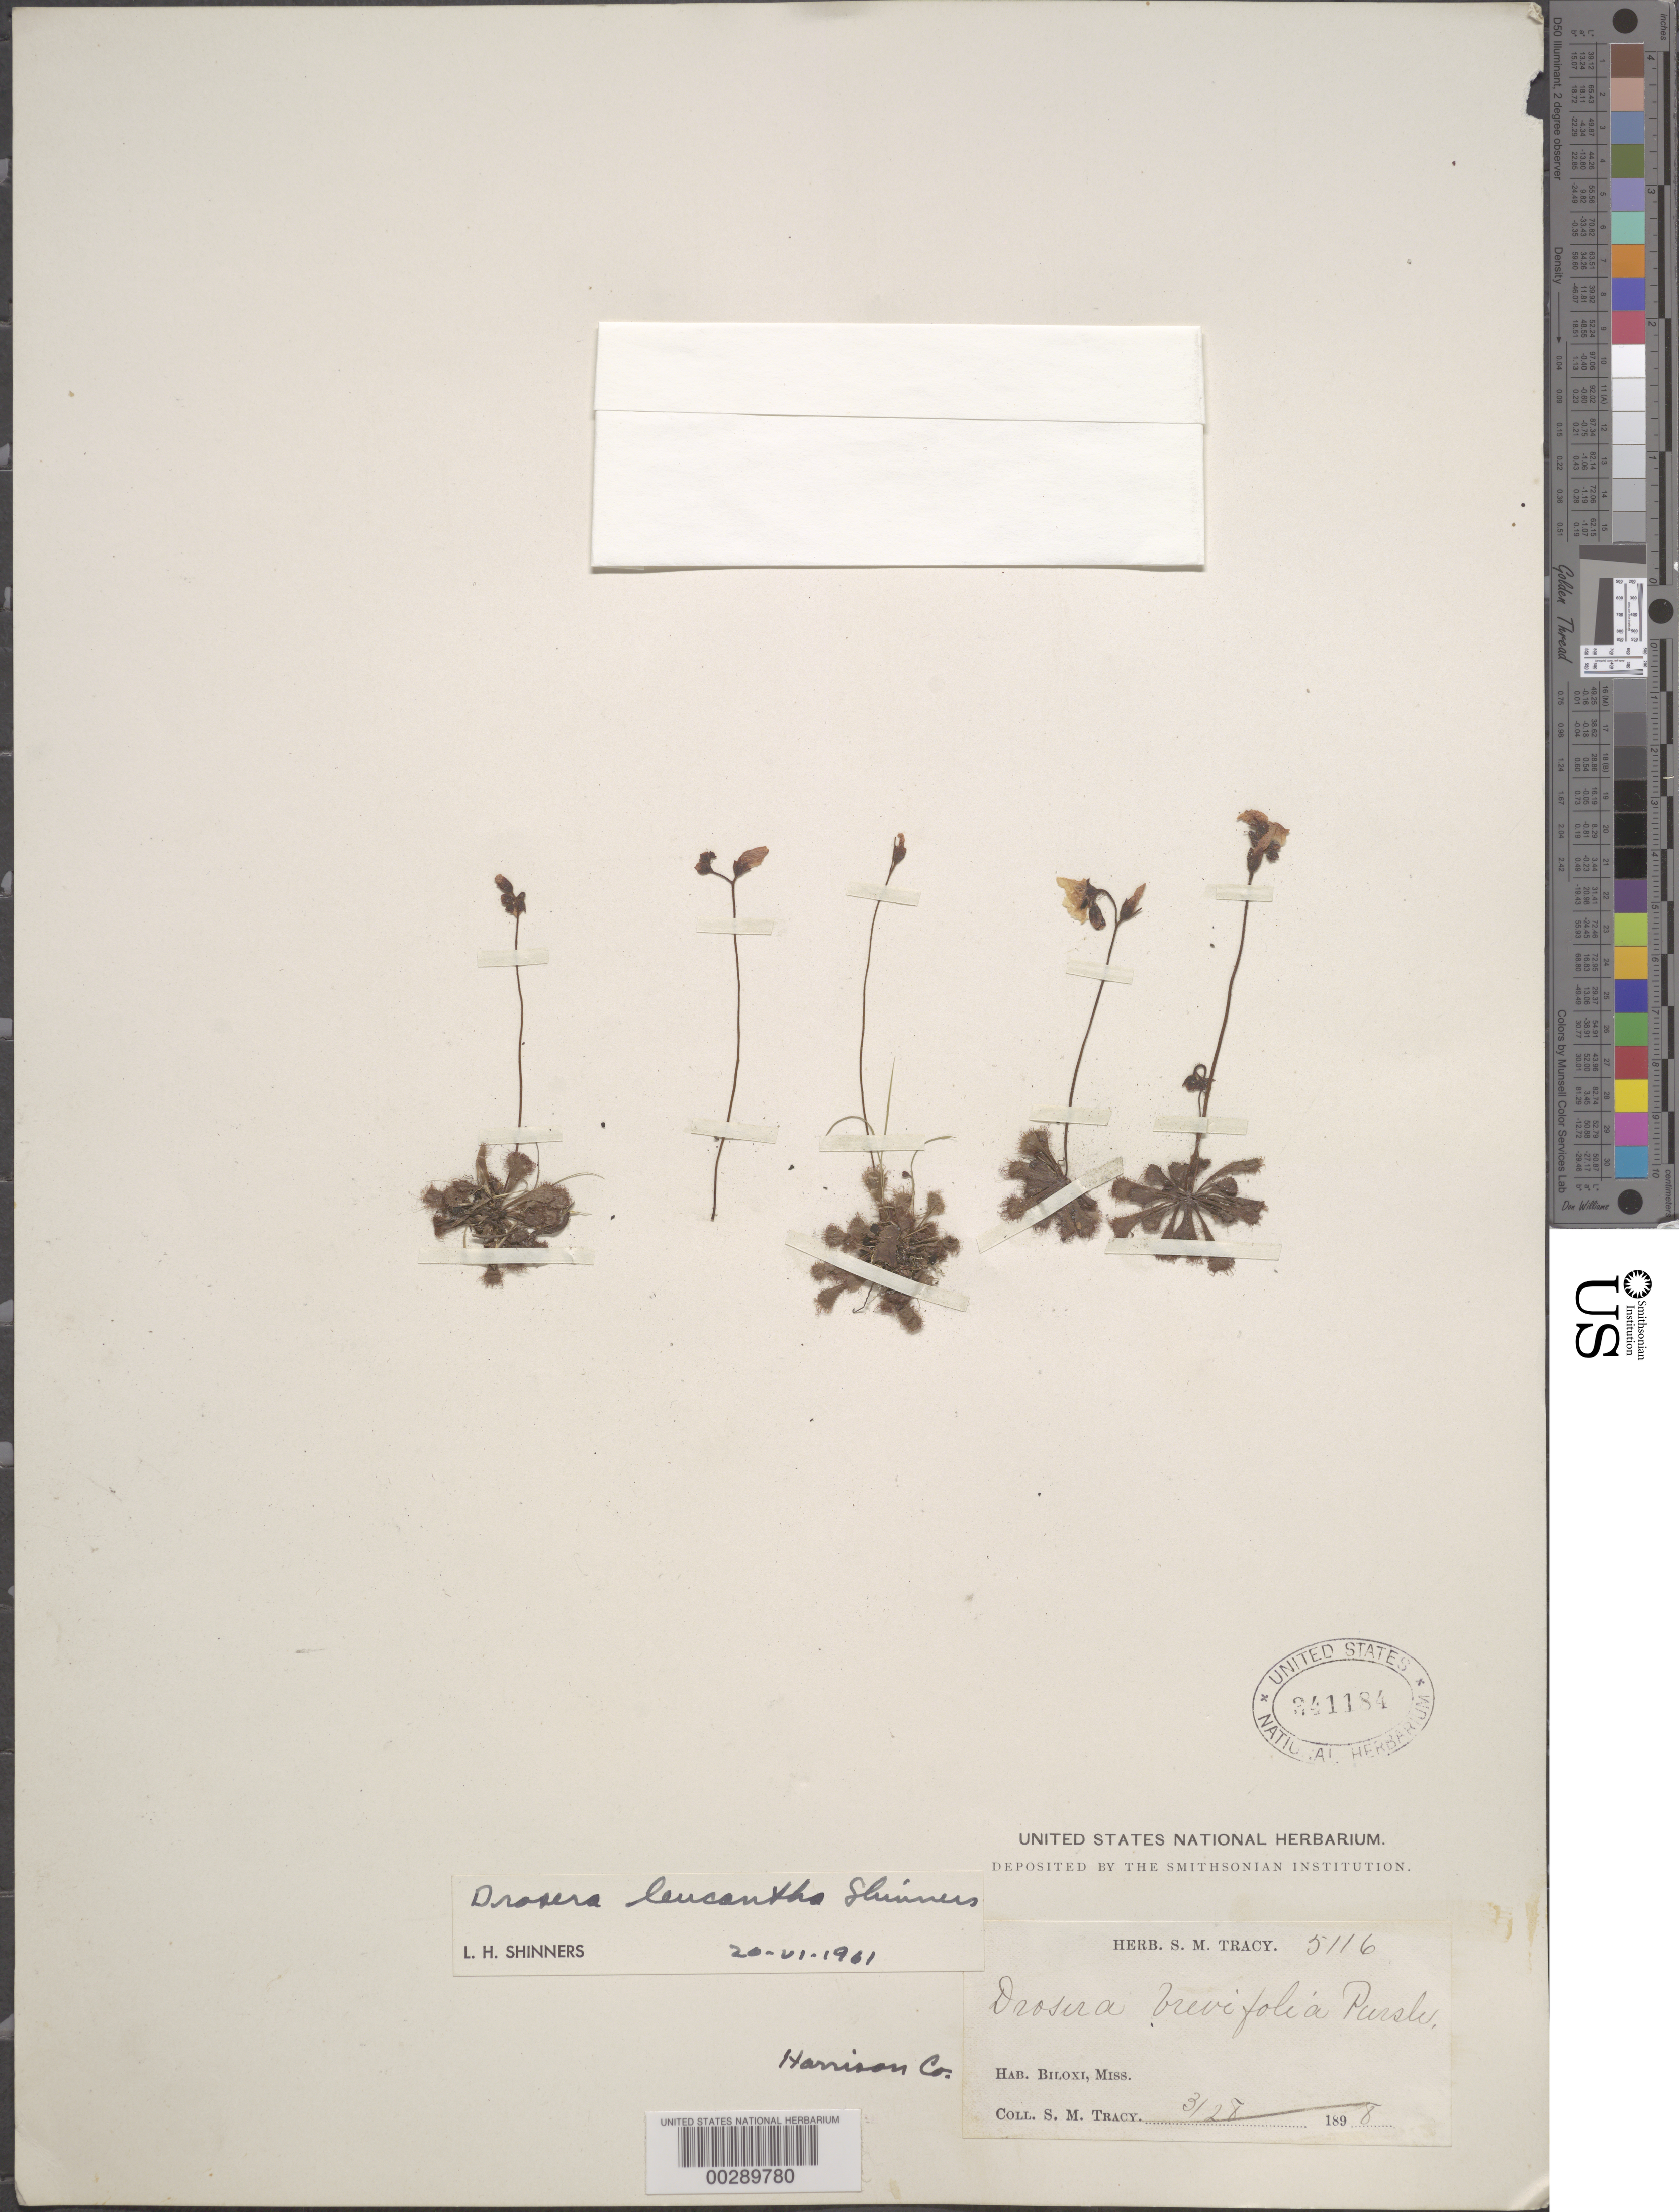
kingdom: Plantae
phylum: Tracheophyta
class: Magnoliopsida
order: Caryophyllales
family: Droseraceae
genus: Drosera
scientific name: Drosera leucantha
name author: Shinners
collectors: S. M. Tracy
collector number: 5116 Tracy Herb.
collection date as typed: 28 Mar 1898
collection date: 1898-03-28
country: United States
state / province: Mississippi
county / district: Harrison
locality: Biloxi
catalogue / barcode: US 341184